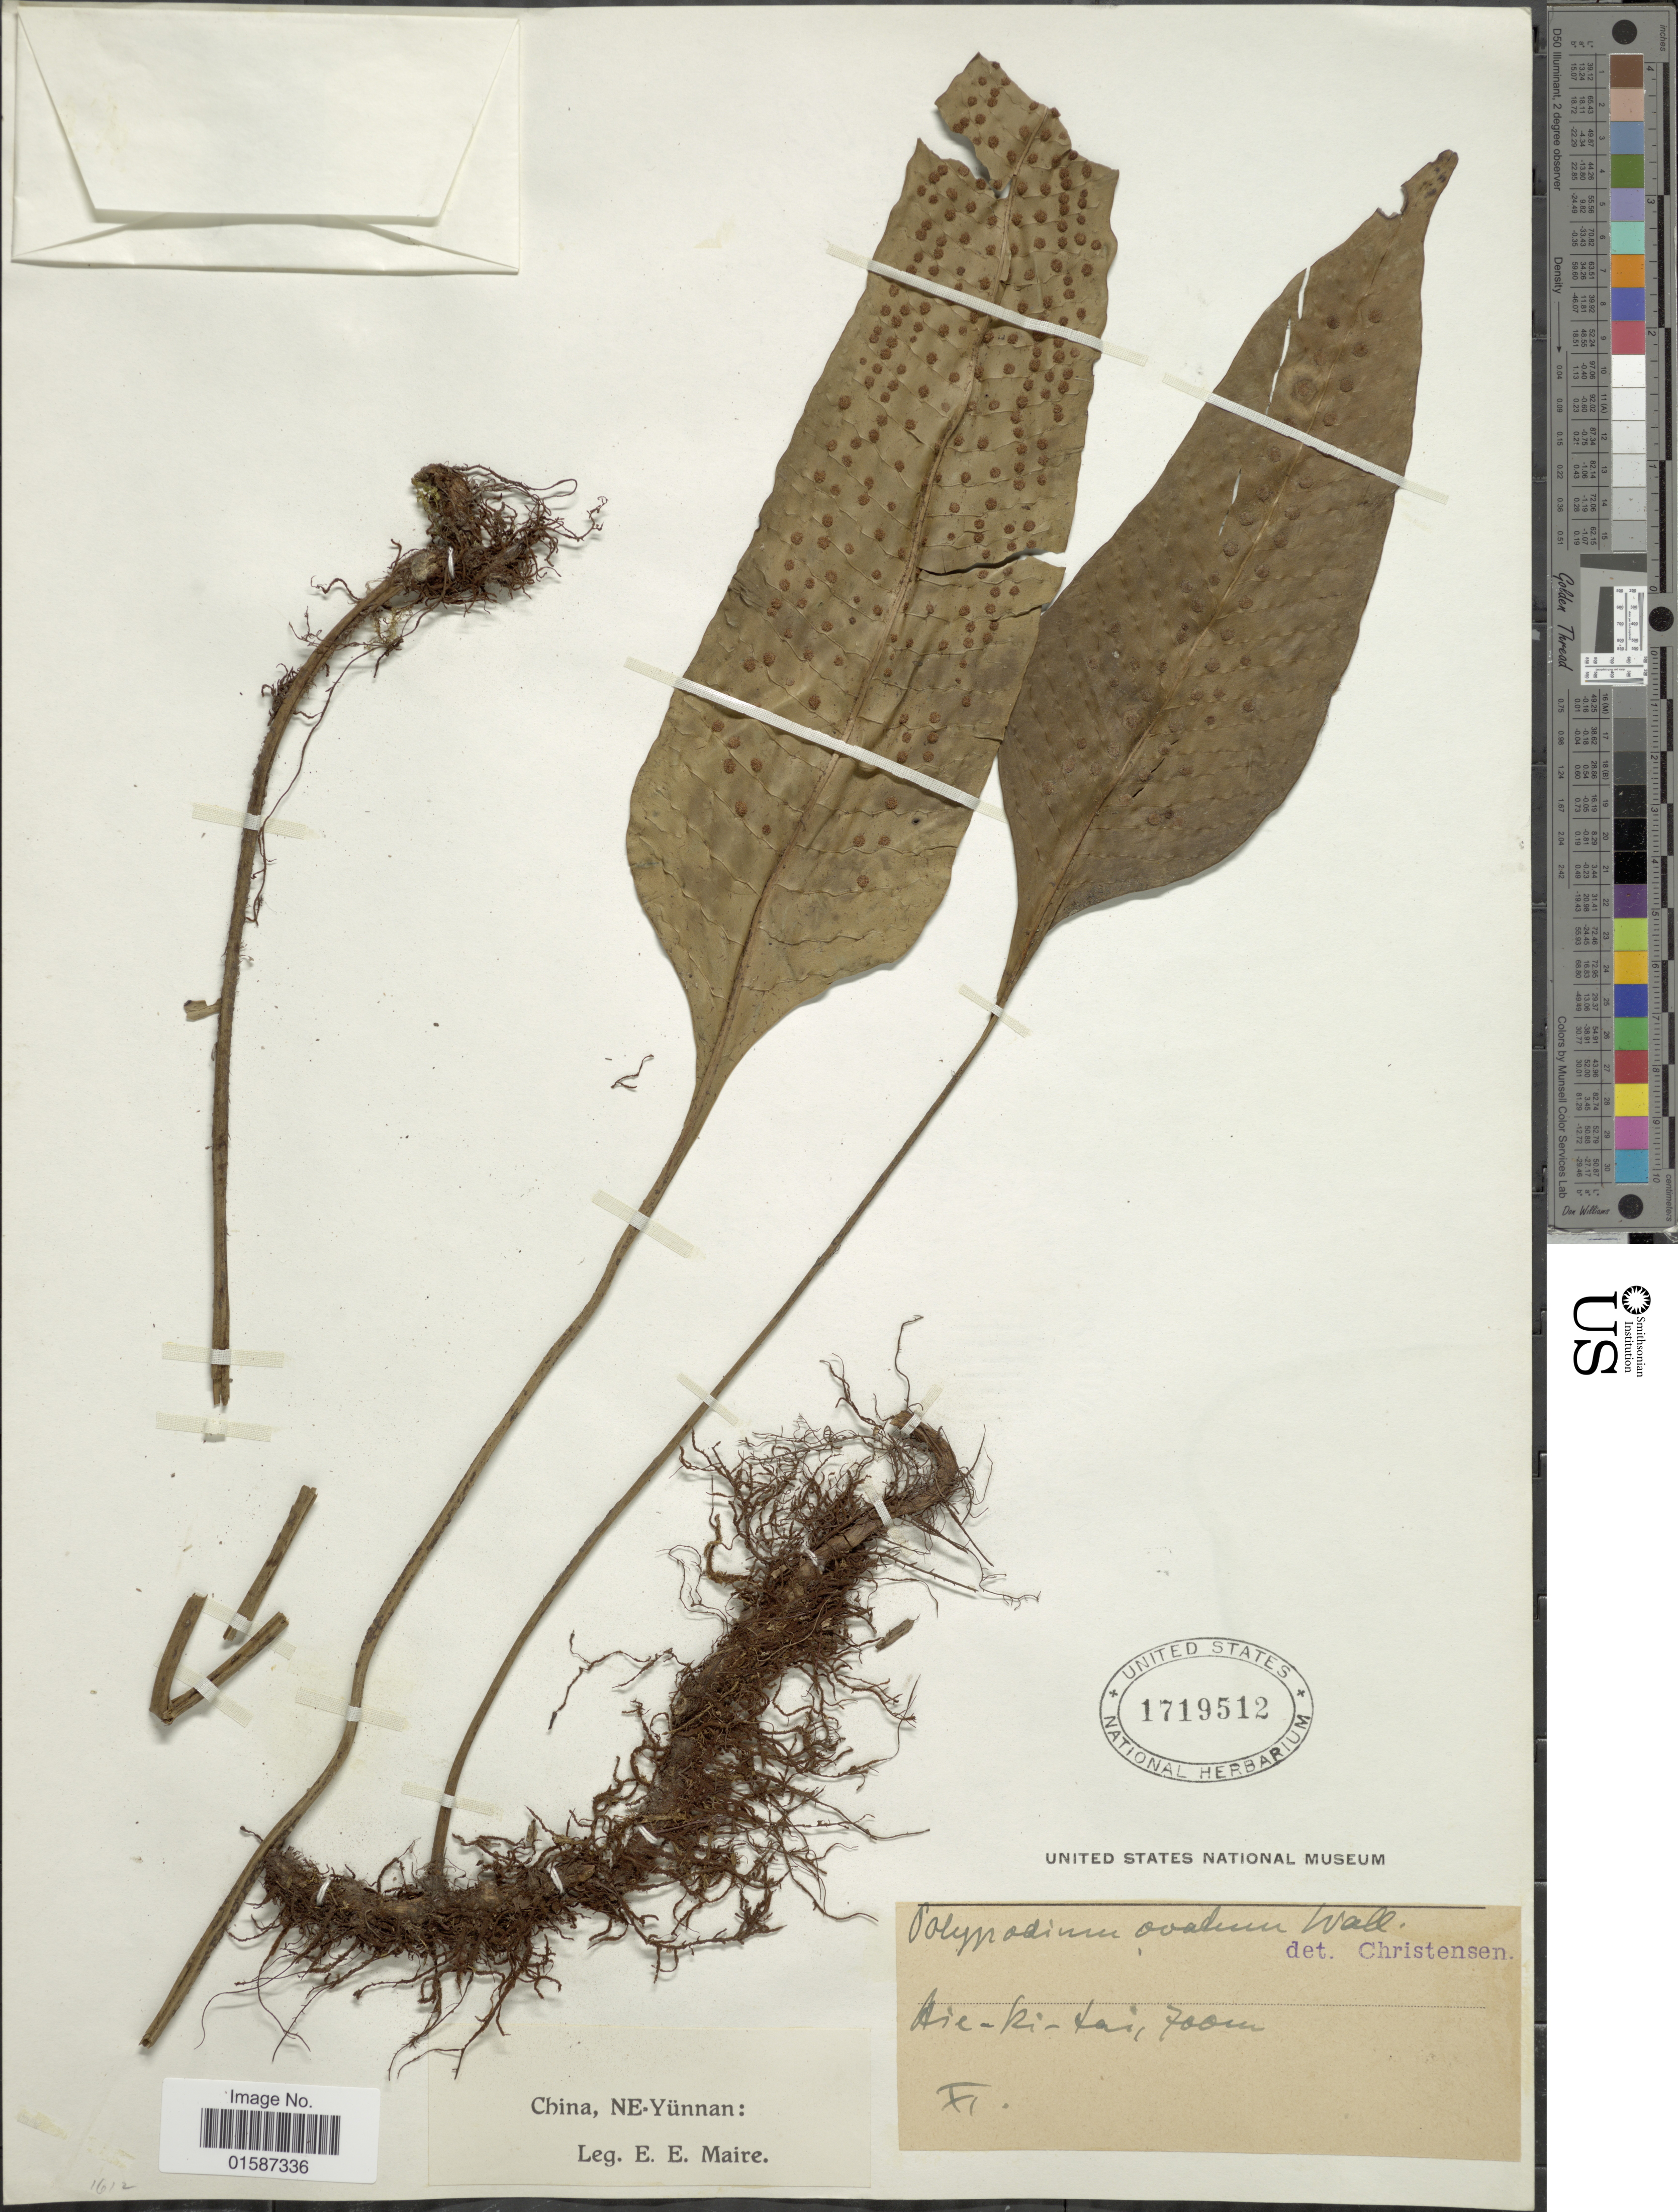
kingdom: Plantae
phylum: Tracheophyta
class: Polypodiopsida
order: Polypodiales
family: Polypodiaceae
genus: Neolepisorus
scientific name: Neolepisorus ovatus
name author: (Bedd.) Ching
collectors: E. E. Maire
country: China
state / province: Yunnan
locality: China, NE-Yunnan, Hsie-Ri-Tai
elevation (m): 700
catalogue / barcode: US 1719512